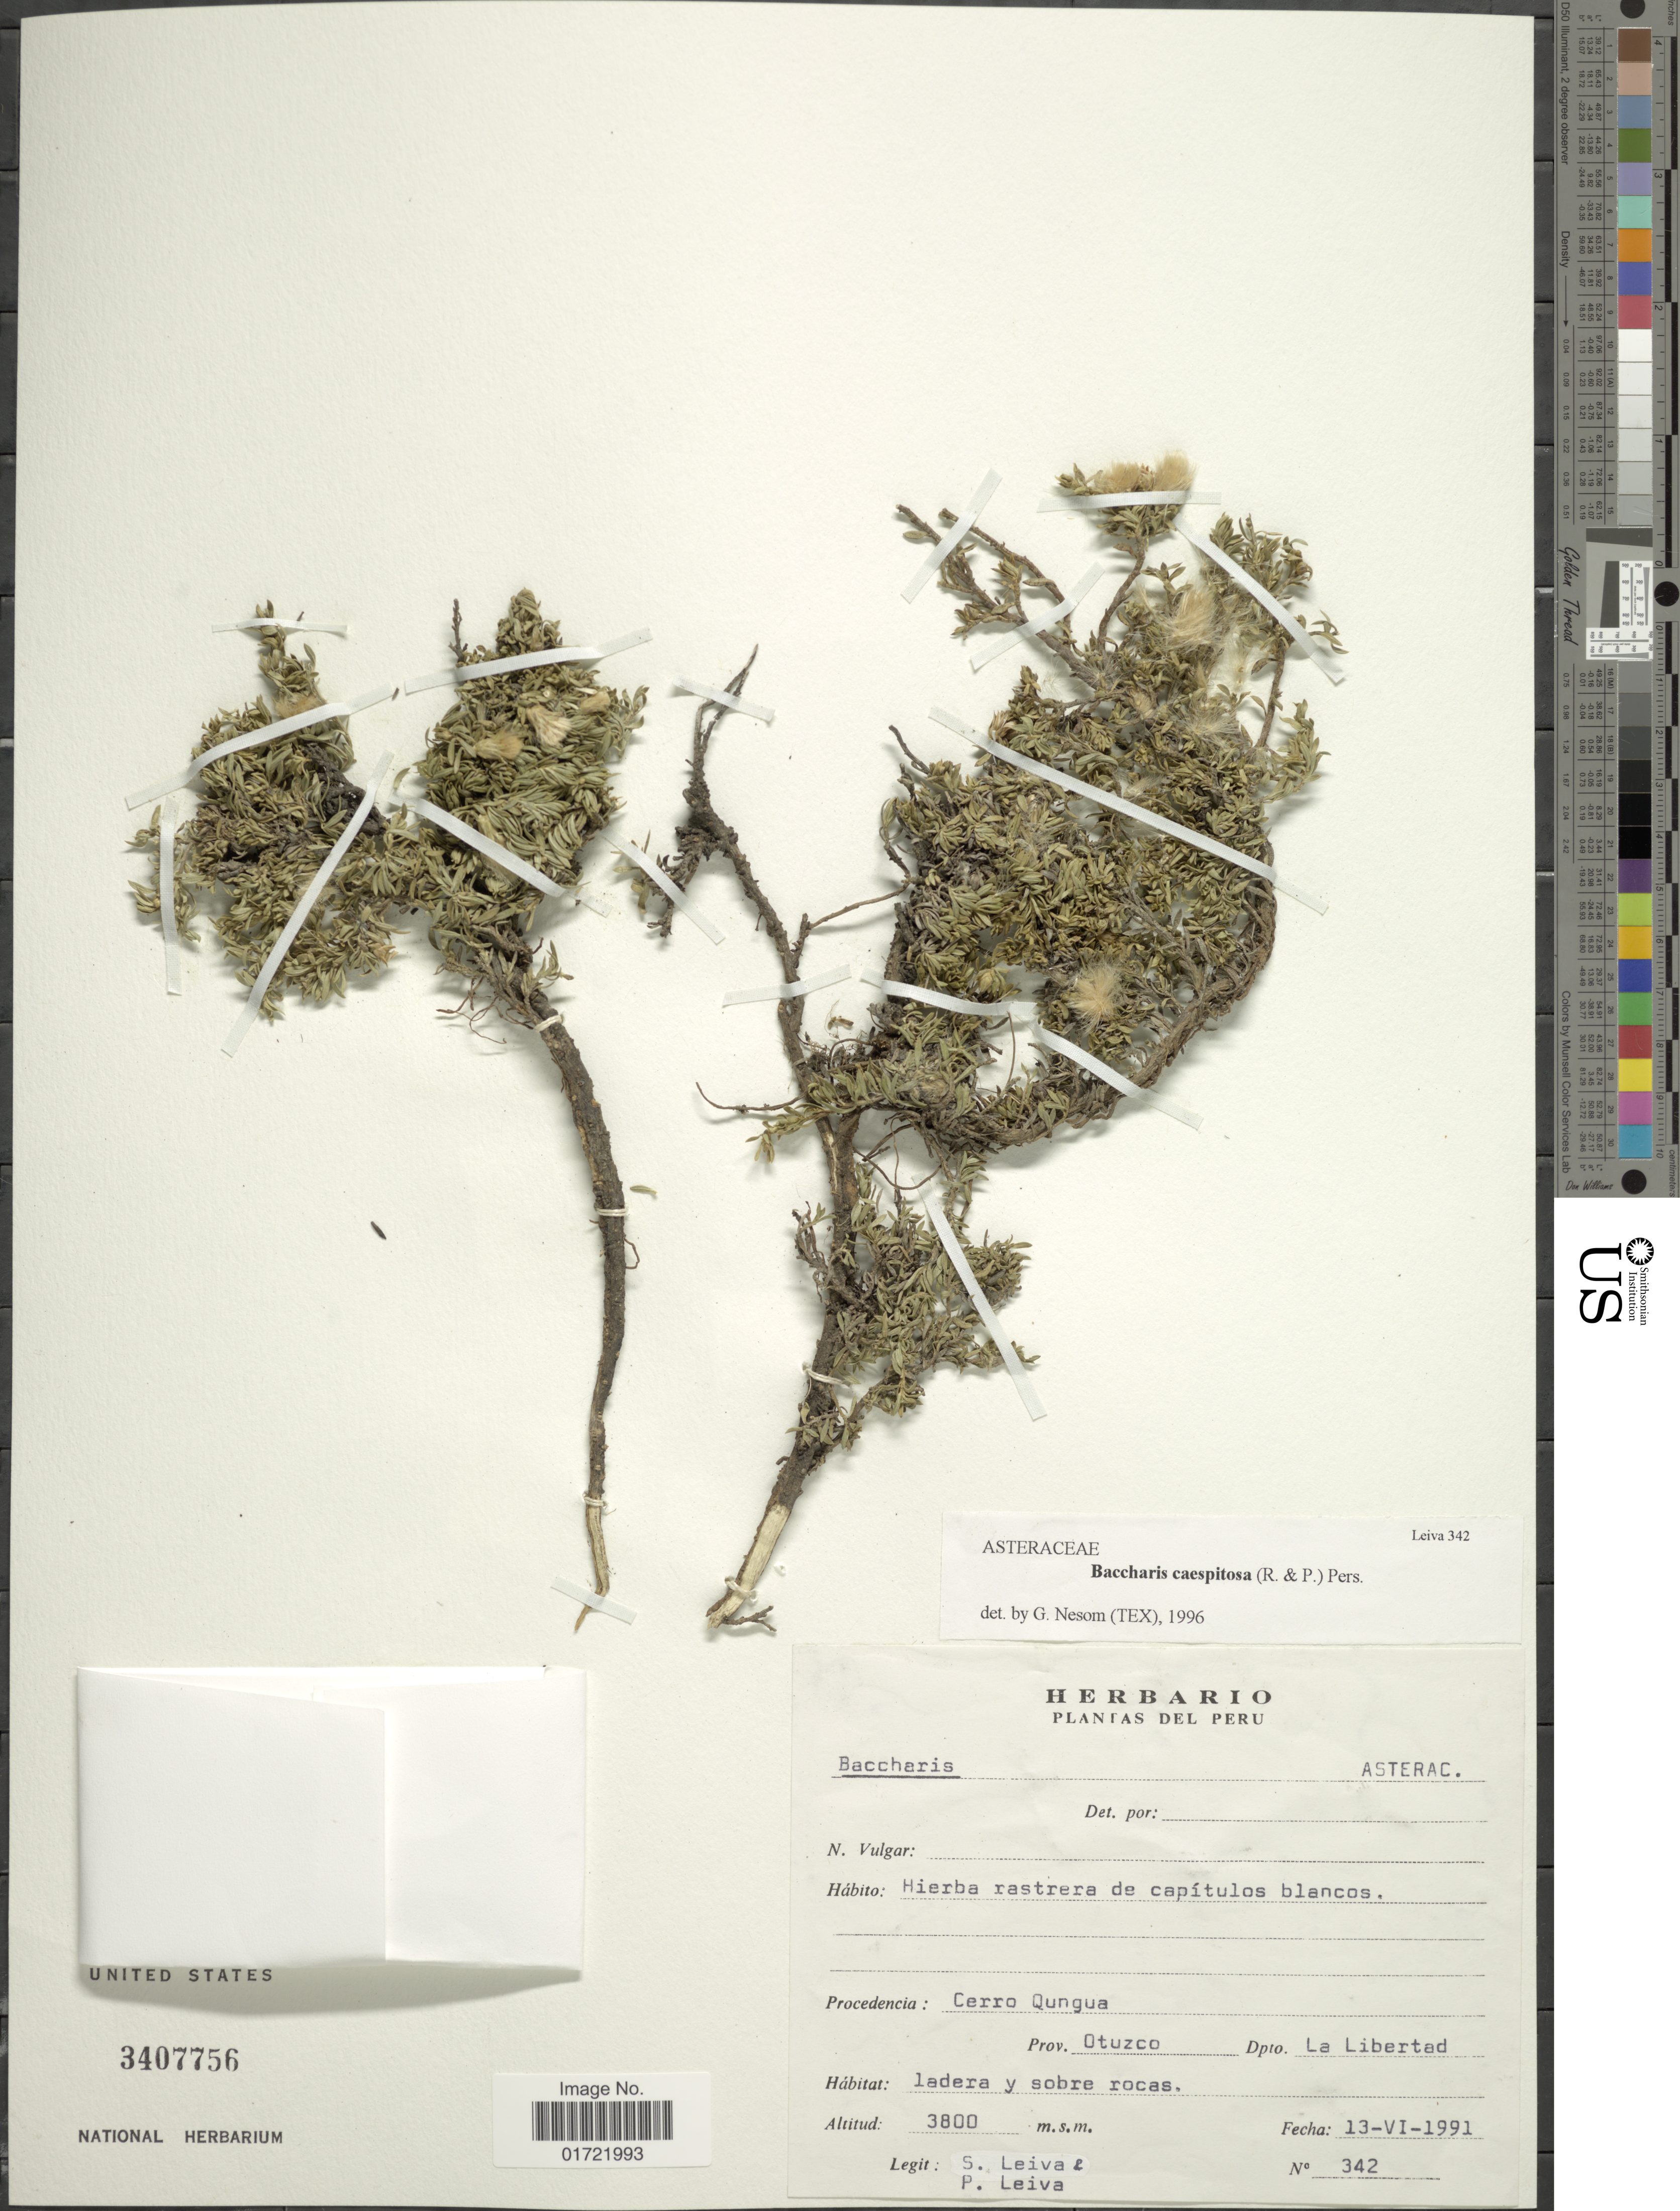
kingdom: Plantae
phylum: Tracheophyta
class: Magnoliopsida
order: Asterales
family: Asteraceae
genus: Baccharis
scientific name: Baccharis caespitosa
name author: (Ruiz & Pav.) Pers.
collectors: S. Leiva & P. Leiva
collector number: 342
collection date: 1991-06-13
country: Peru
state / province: La Libertad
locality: Cero Qungua. Prov. Otuzco.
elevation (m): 3800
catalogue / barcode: US 3407756